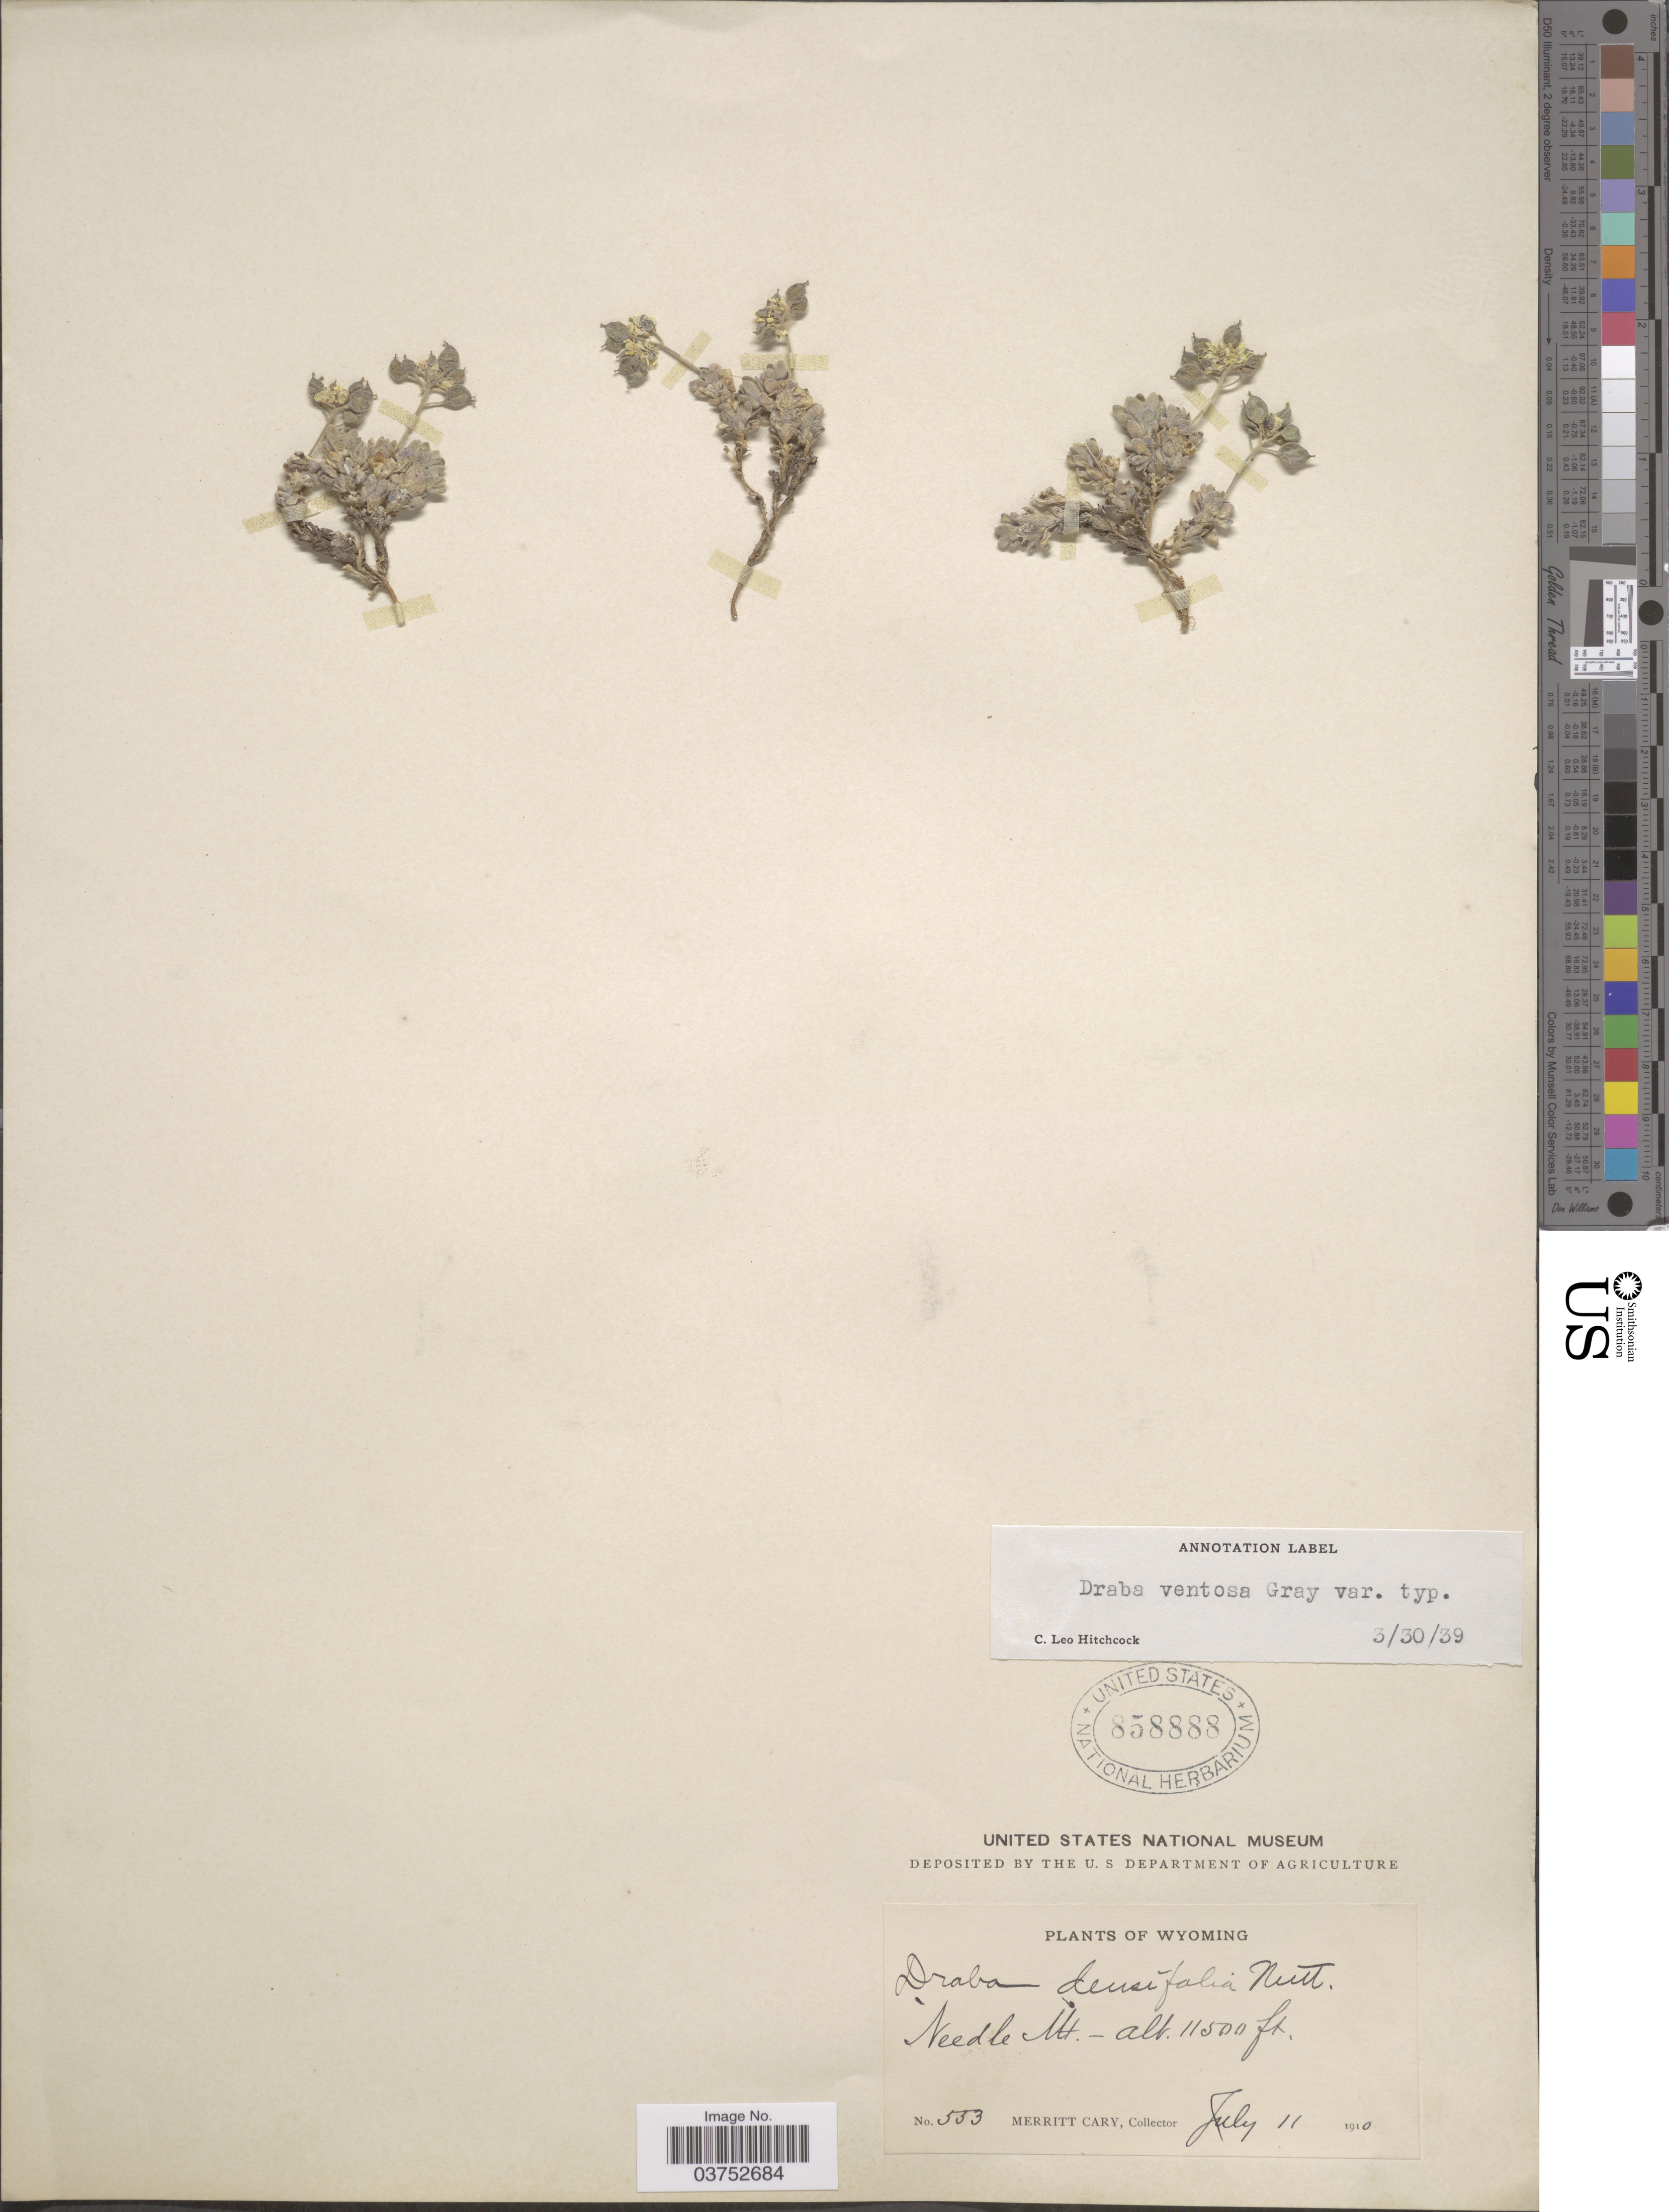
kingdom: Plantae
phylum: Tracheophyta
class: Magnoliopsida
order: Brassicales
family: Brassicaceae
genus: Draba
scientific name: Draba ventosa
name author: (A. Gray) A. Gray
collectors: M. Cary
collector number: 553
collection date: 1910-07-11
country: United States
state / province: Wyoming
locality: Needle Mt.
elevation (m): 3505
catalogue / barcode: US 858888